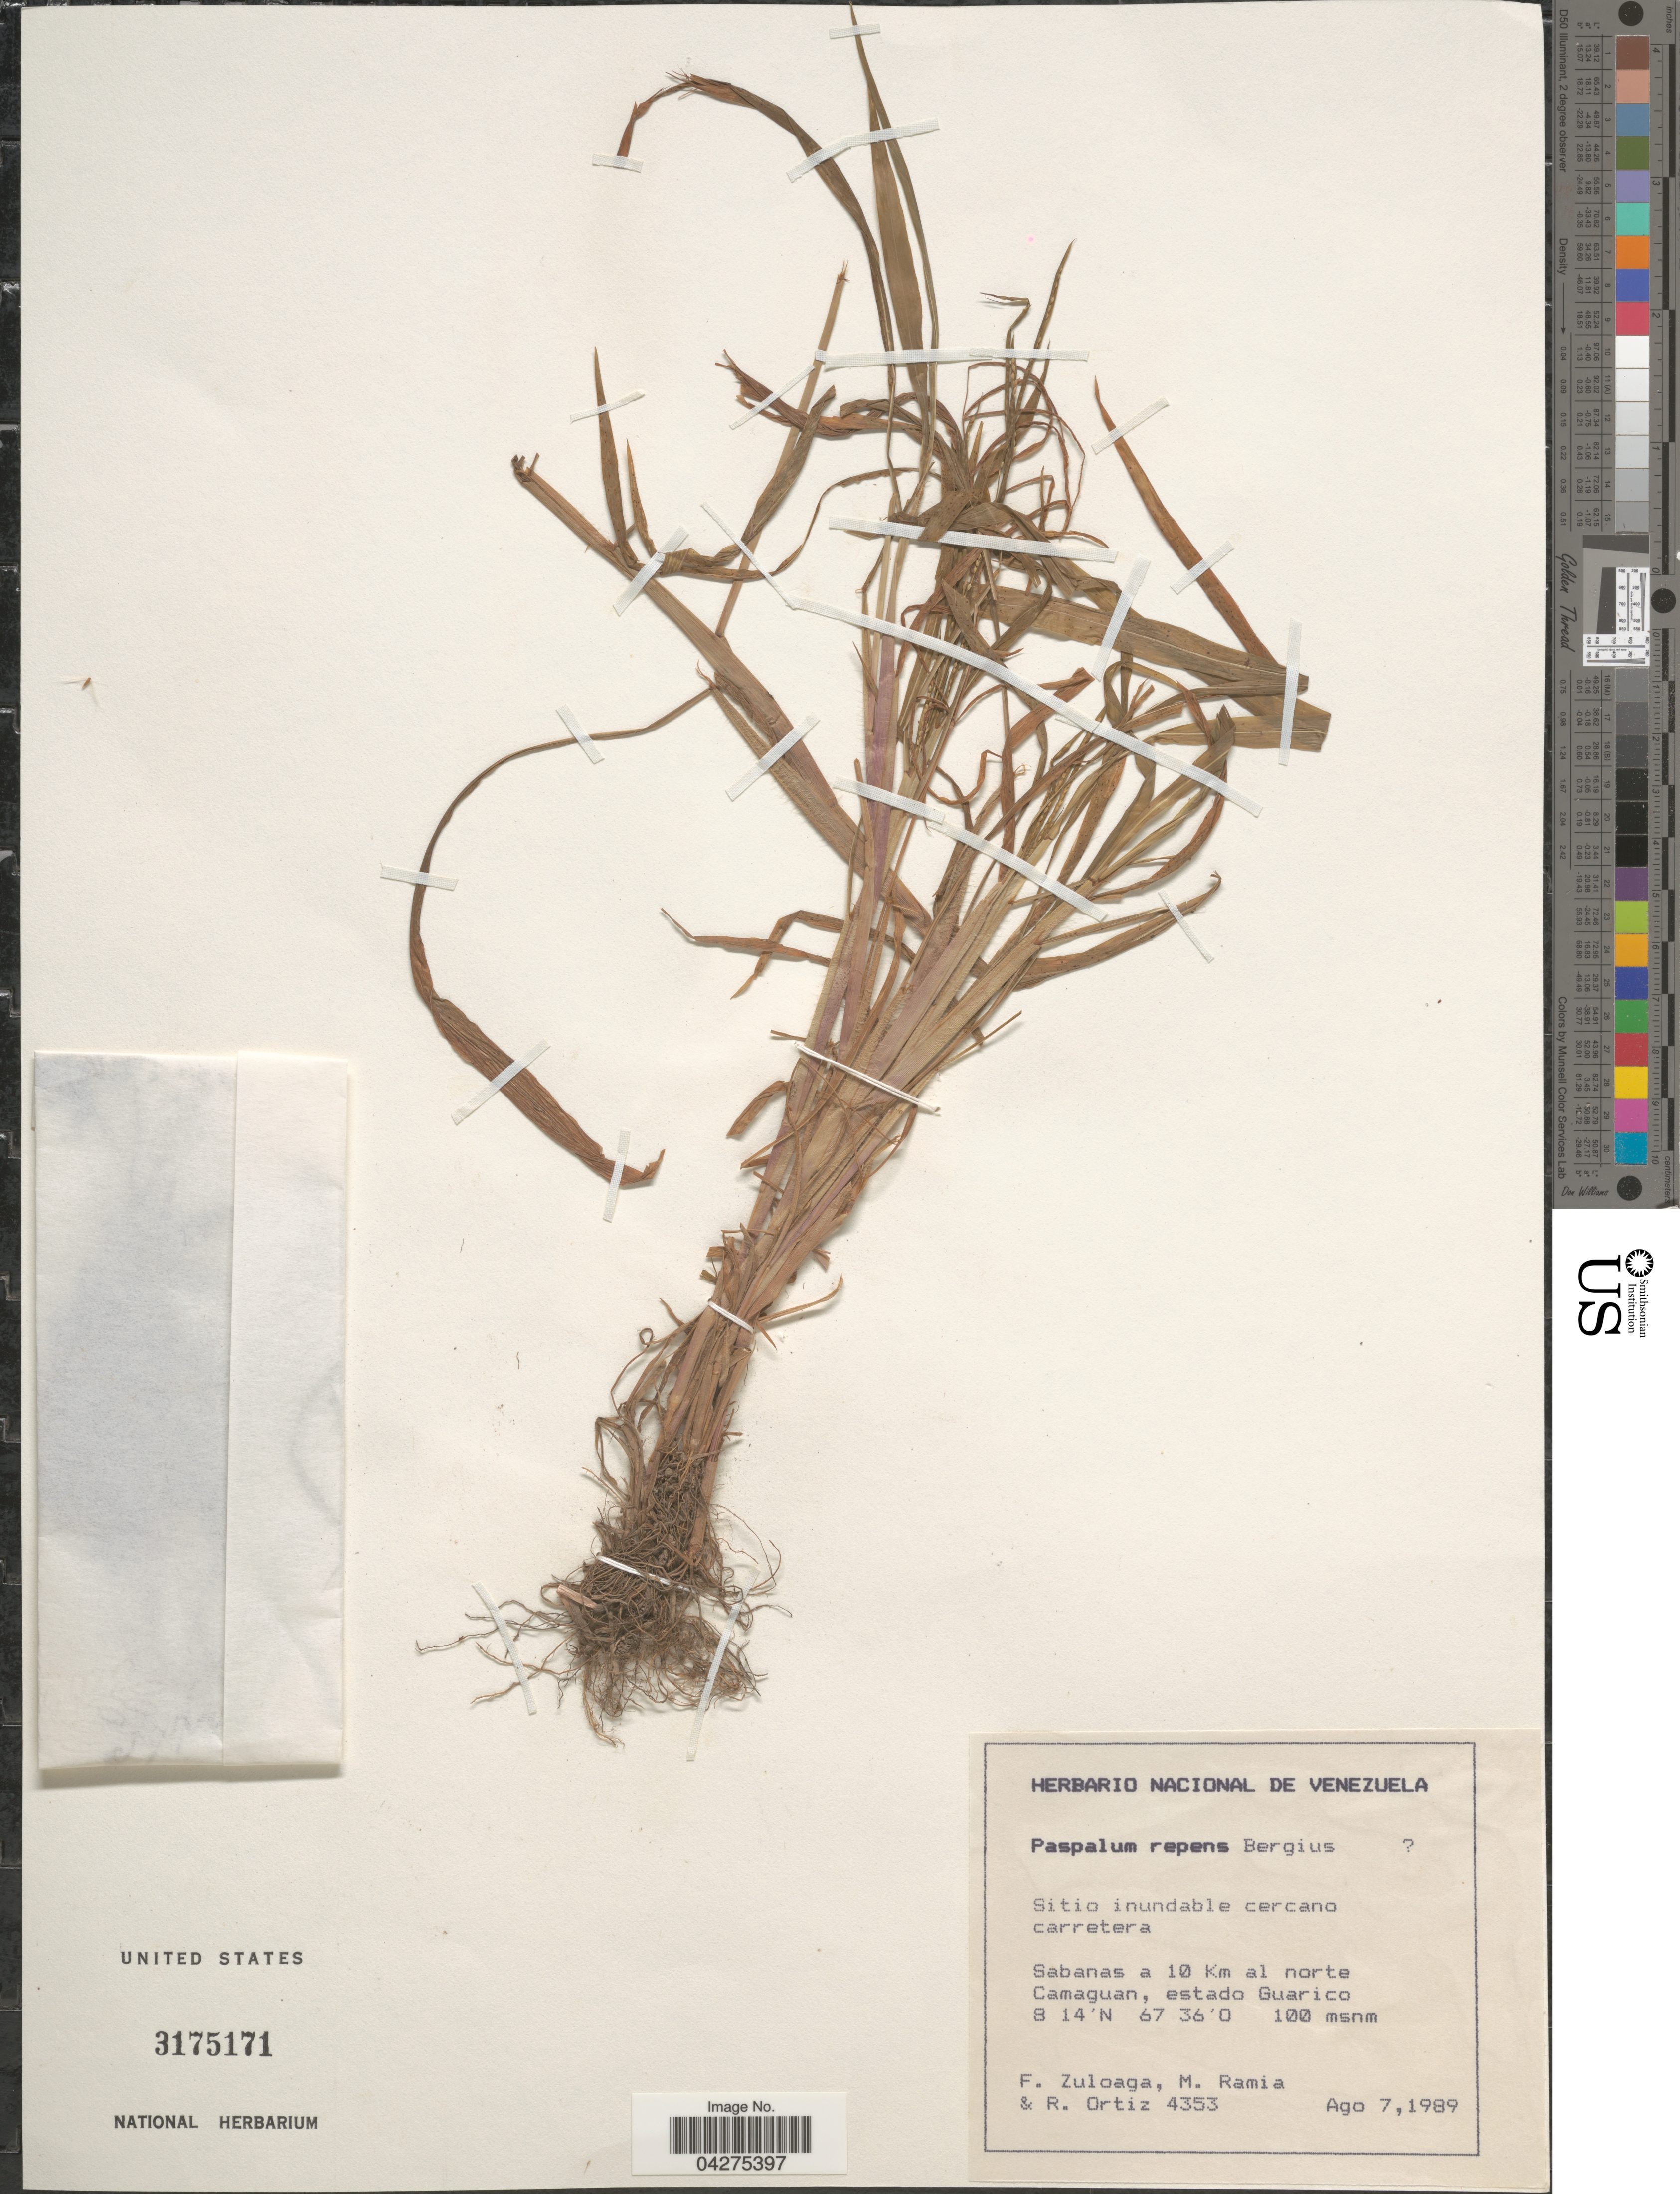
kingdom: Plantae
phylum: Tracheophyta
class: Liliopsida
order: Poales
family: Poaceae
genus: Paspalum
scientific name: Paspalum repens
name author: P.J. Bergius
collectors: F. Zuloaga, M. Ramia & R. Ortiz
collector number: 4353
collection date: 1989-08-07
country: Venezuela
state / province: Guarico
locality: Sabanas a 10 Km al norte Camaguan.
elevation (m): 100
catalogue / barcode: US 3175171